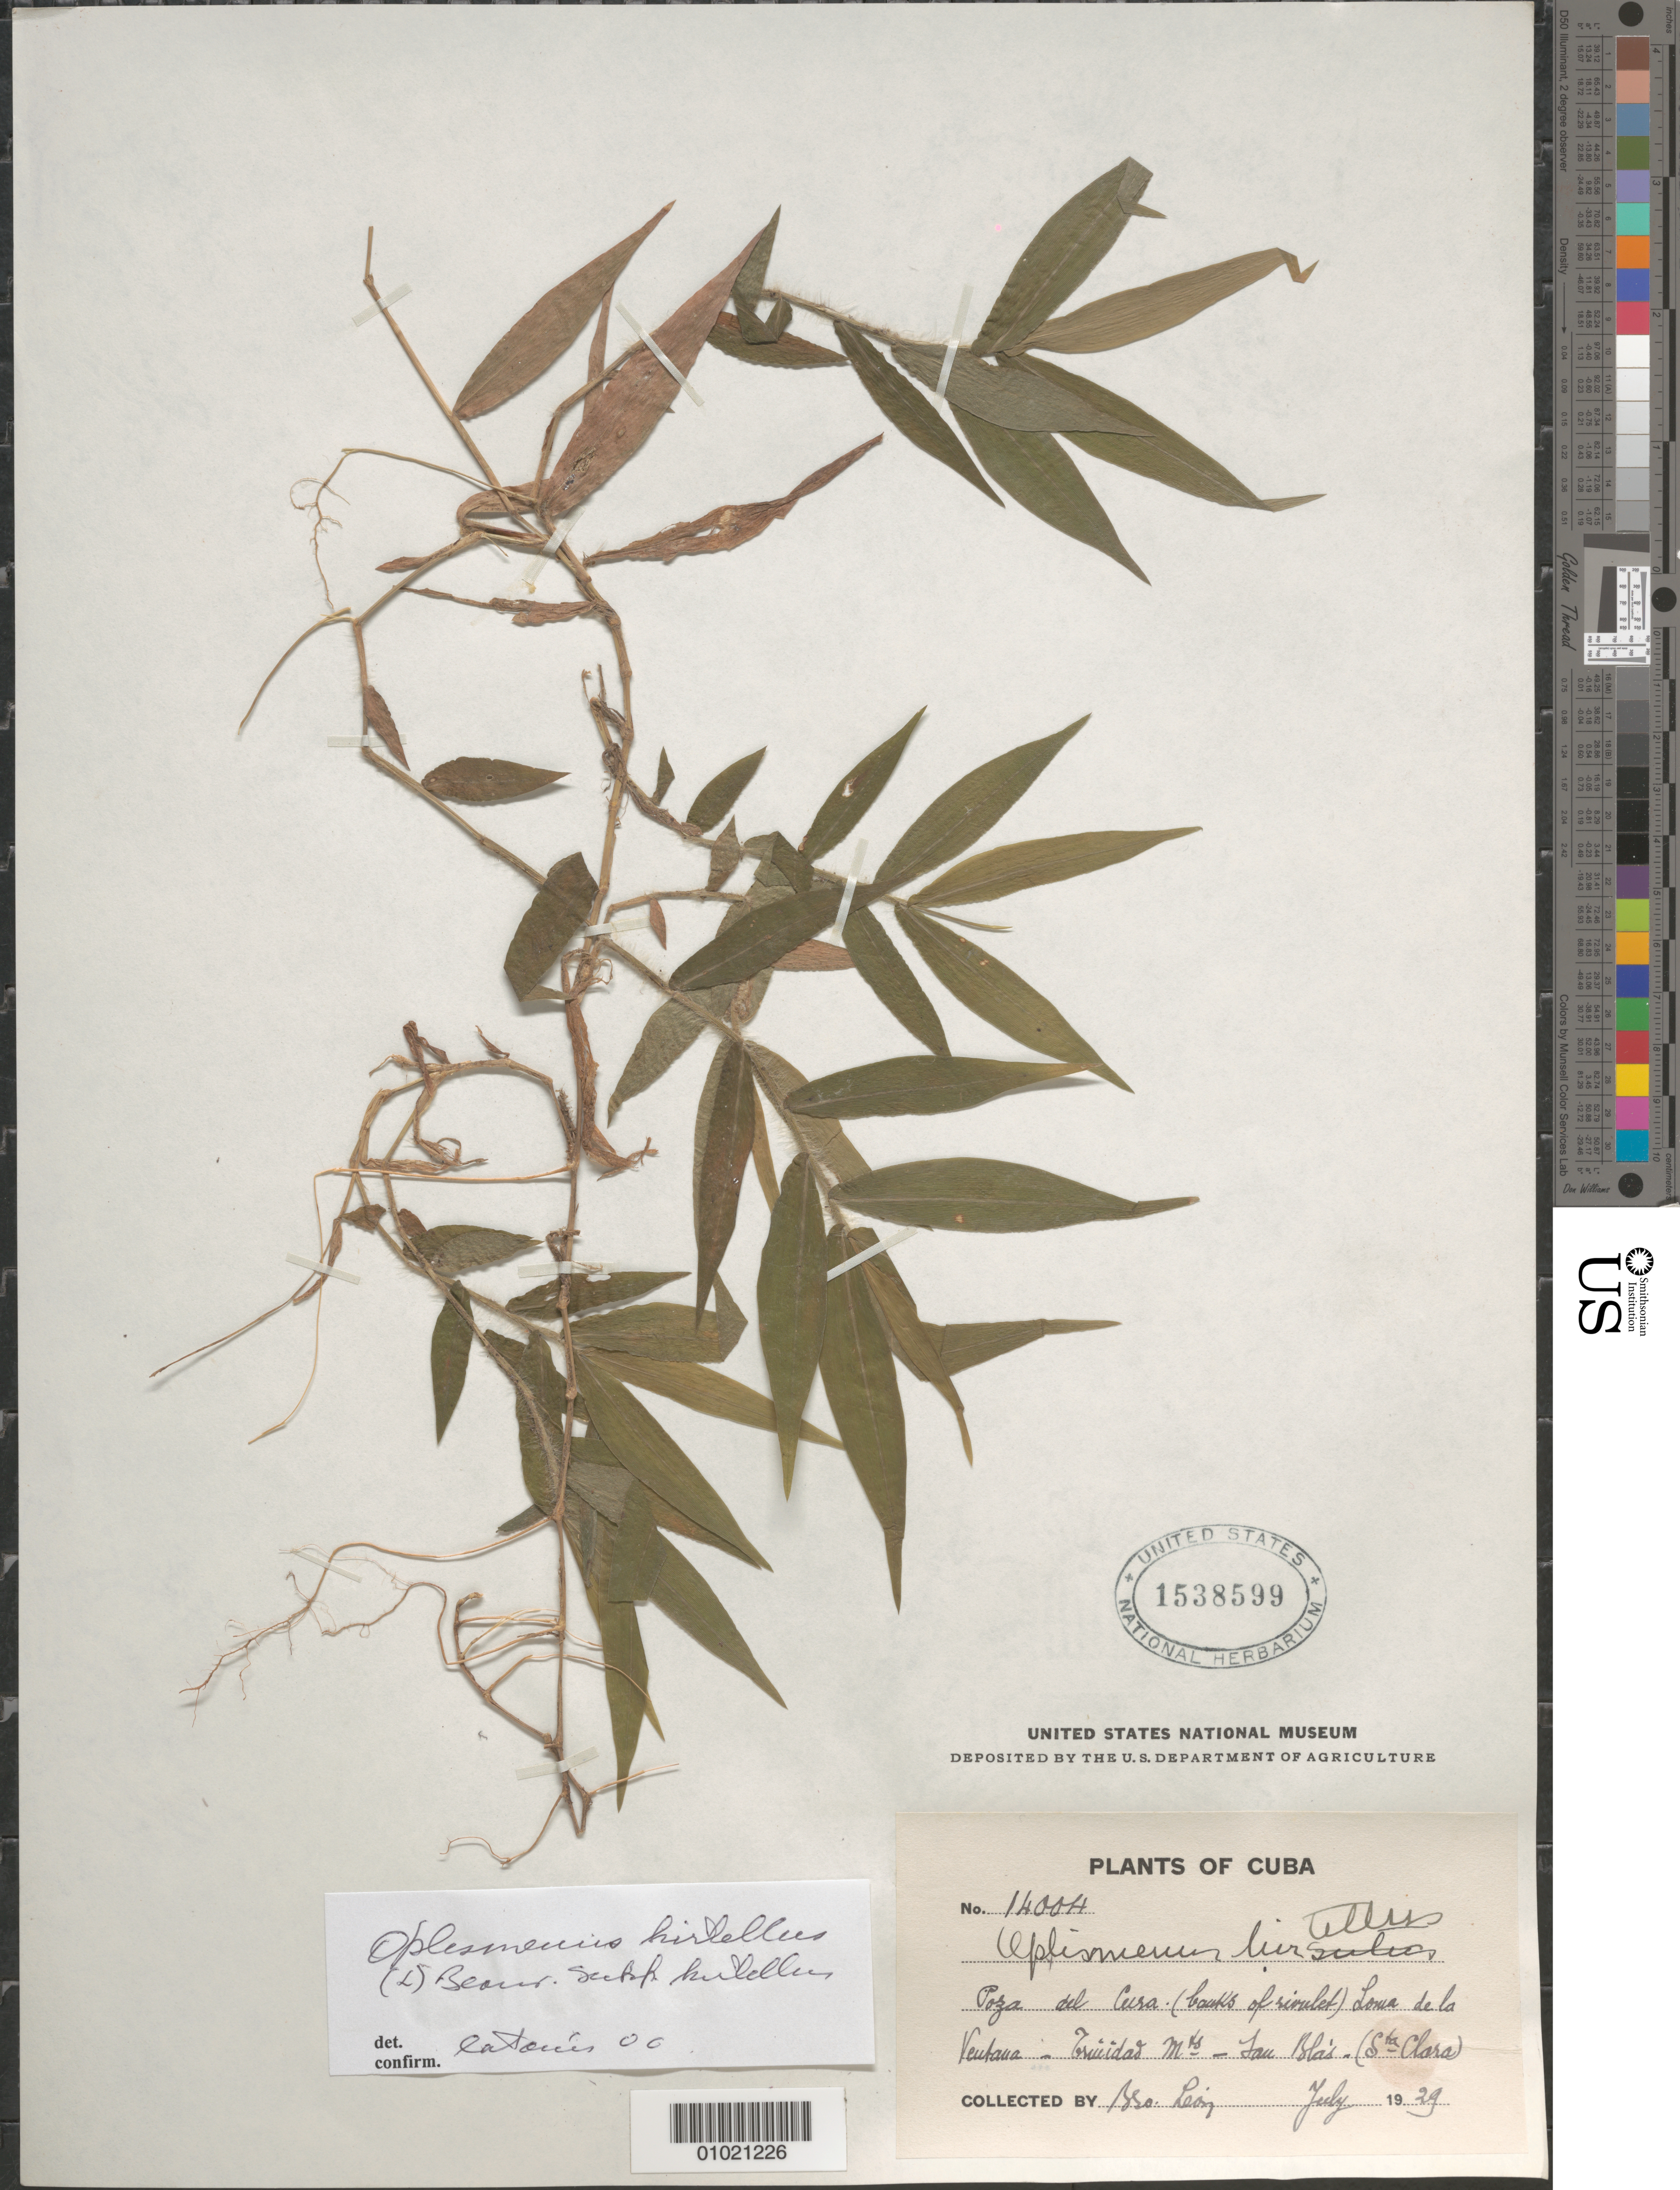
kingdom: Plantae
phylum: Tracheophyta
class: Liliopsida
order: Poales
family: Poaceae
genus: Oplismenus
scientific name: Oplismenus hirtellus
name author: (L.) P. Beauv.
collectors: Bro. León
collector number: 14004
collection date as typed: Jul 1929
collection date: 1929-07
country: Cuba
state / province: Villa Clara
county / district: Santa Clara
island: Cuba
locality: Poza del Cura (banks of rivulet) Lowa de la Veutaua Trinidad Mts San Blas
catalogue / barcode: US 1538599